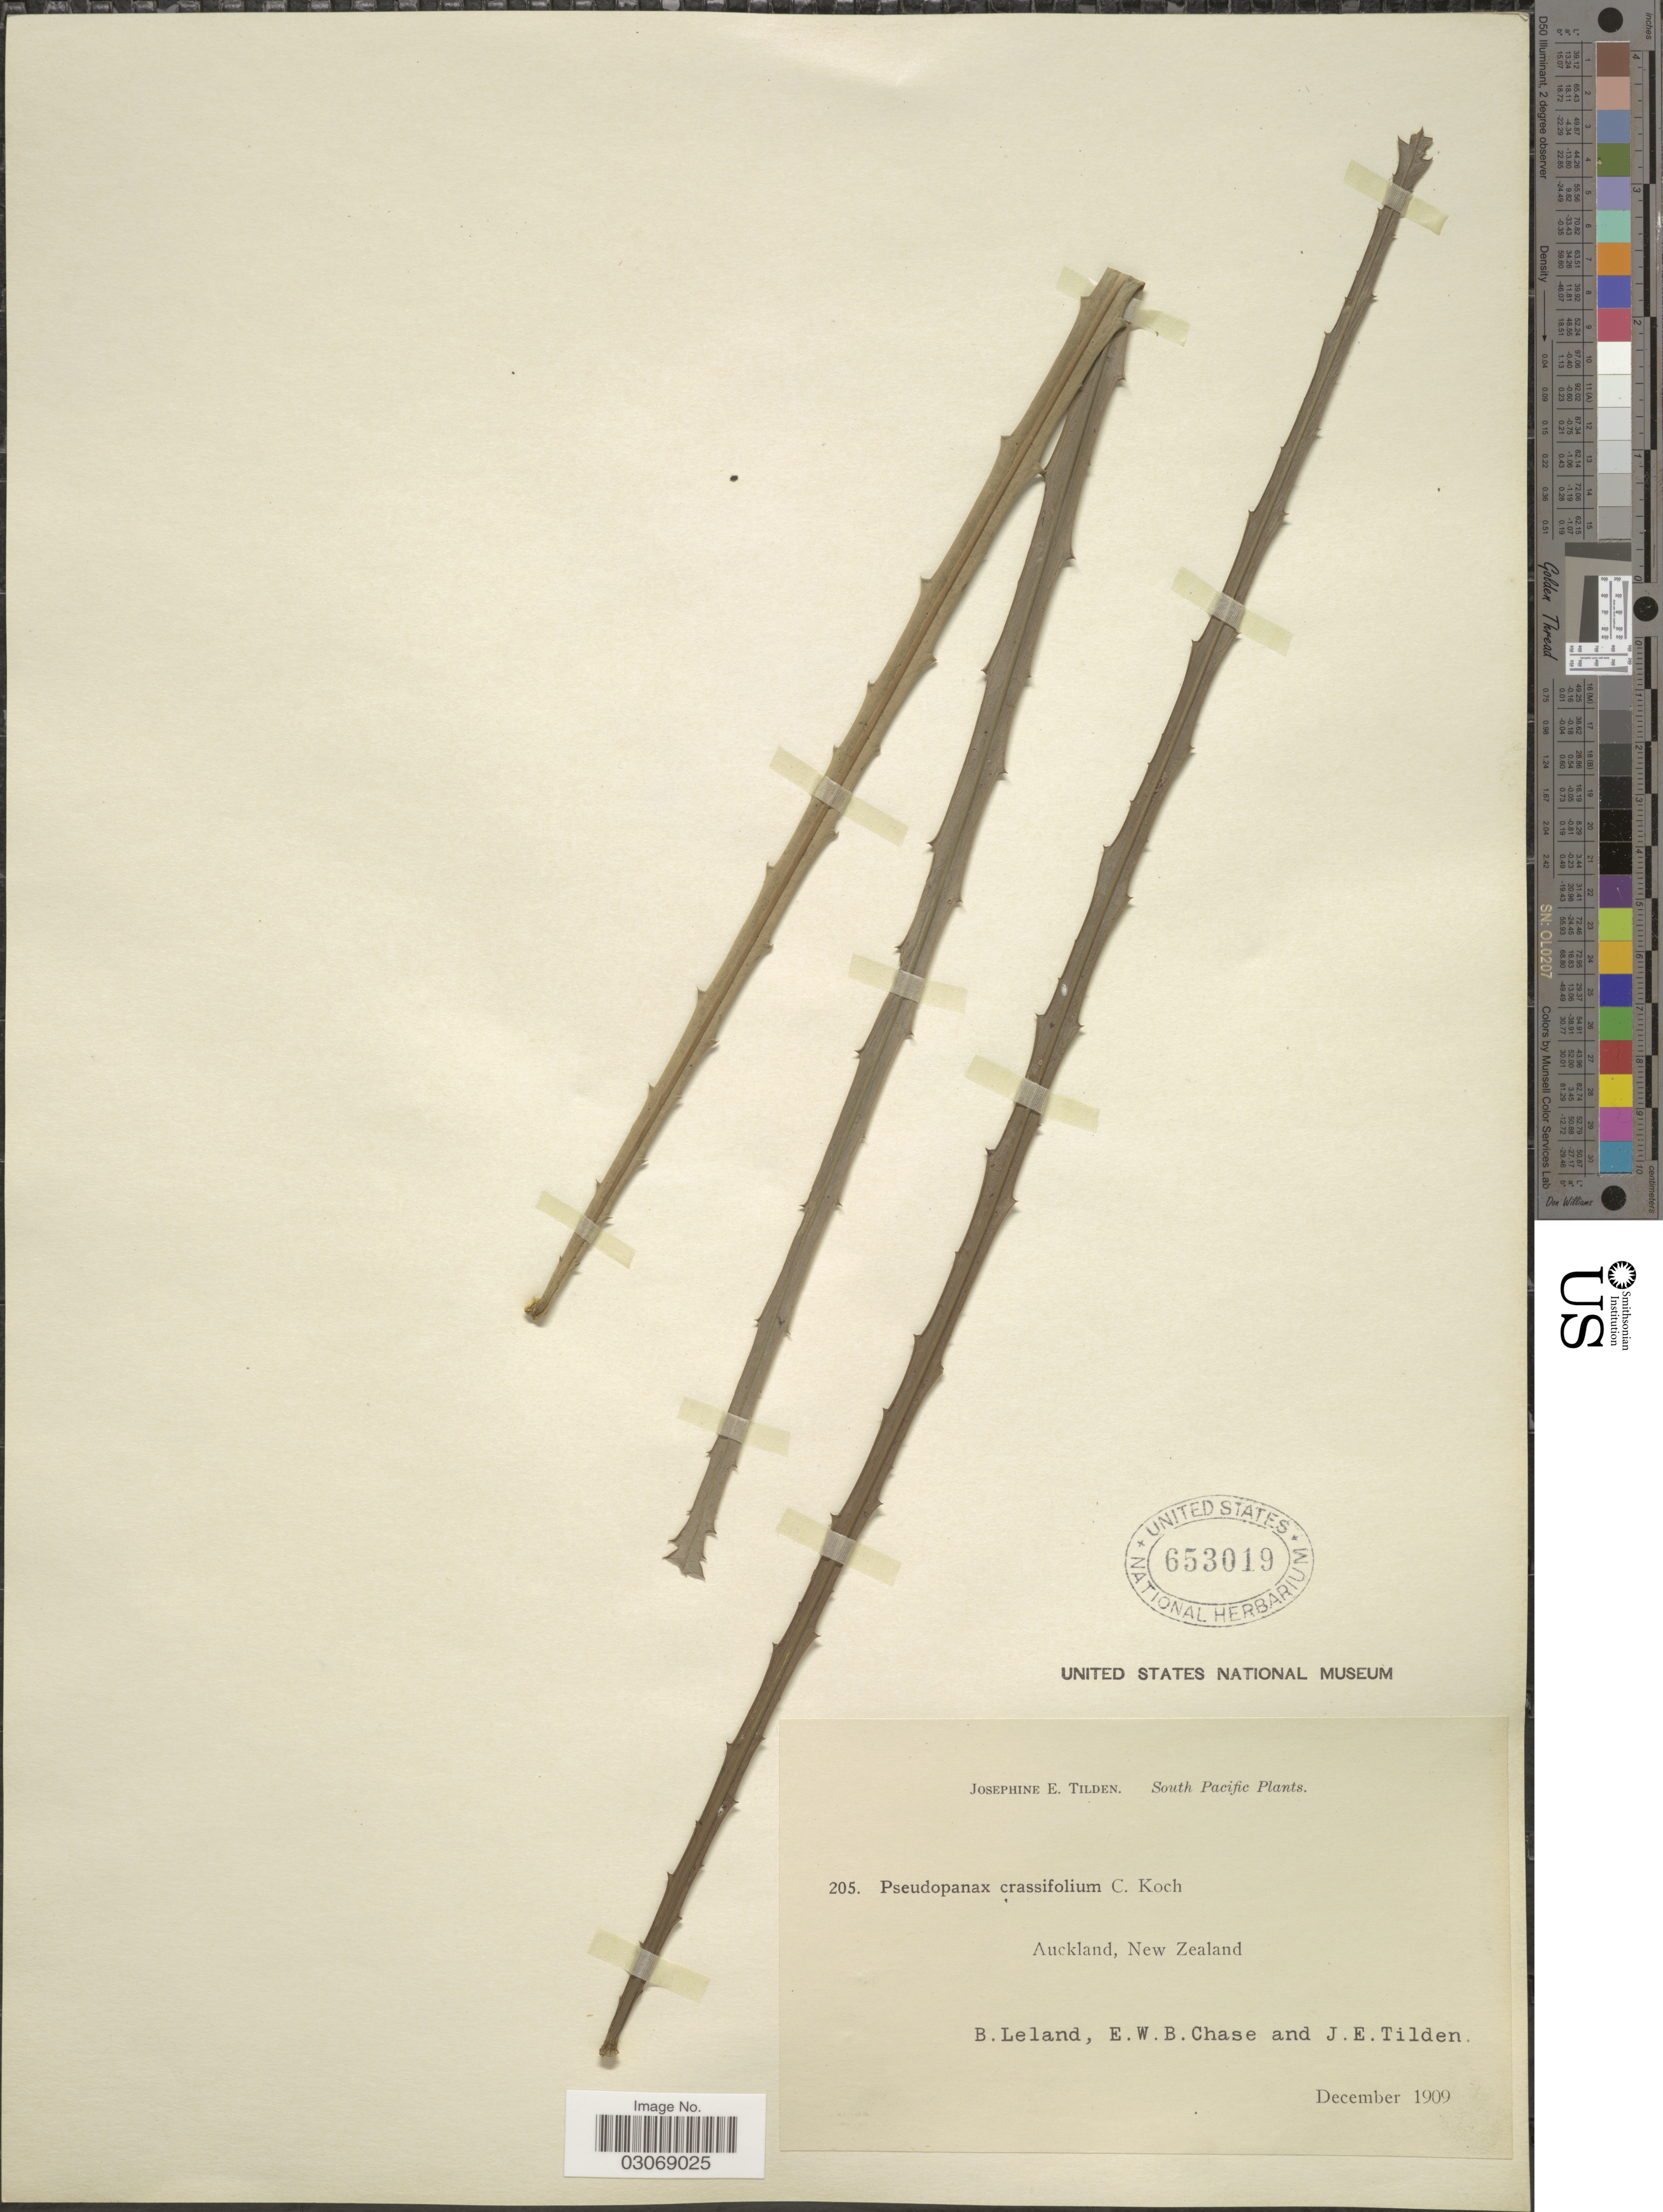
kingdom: Plantae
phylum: Tracheophyta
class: Magnoliopsida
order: Apiales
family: Araliaceae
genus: Pseudopanax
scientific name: Pseudopanax crassifolius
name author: (Sol. ex A. Cunn.) K. Koch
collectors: B. Leland, E. W. Chase & J. E. Tilden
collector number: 205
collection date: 1909-12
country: New Zealand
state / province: Auckland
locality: South Pacific.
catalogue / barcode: US 653019